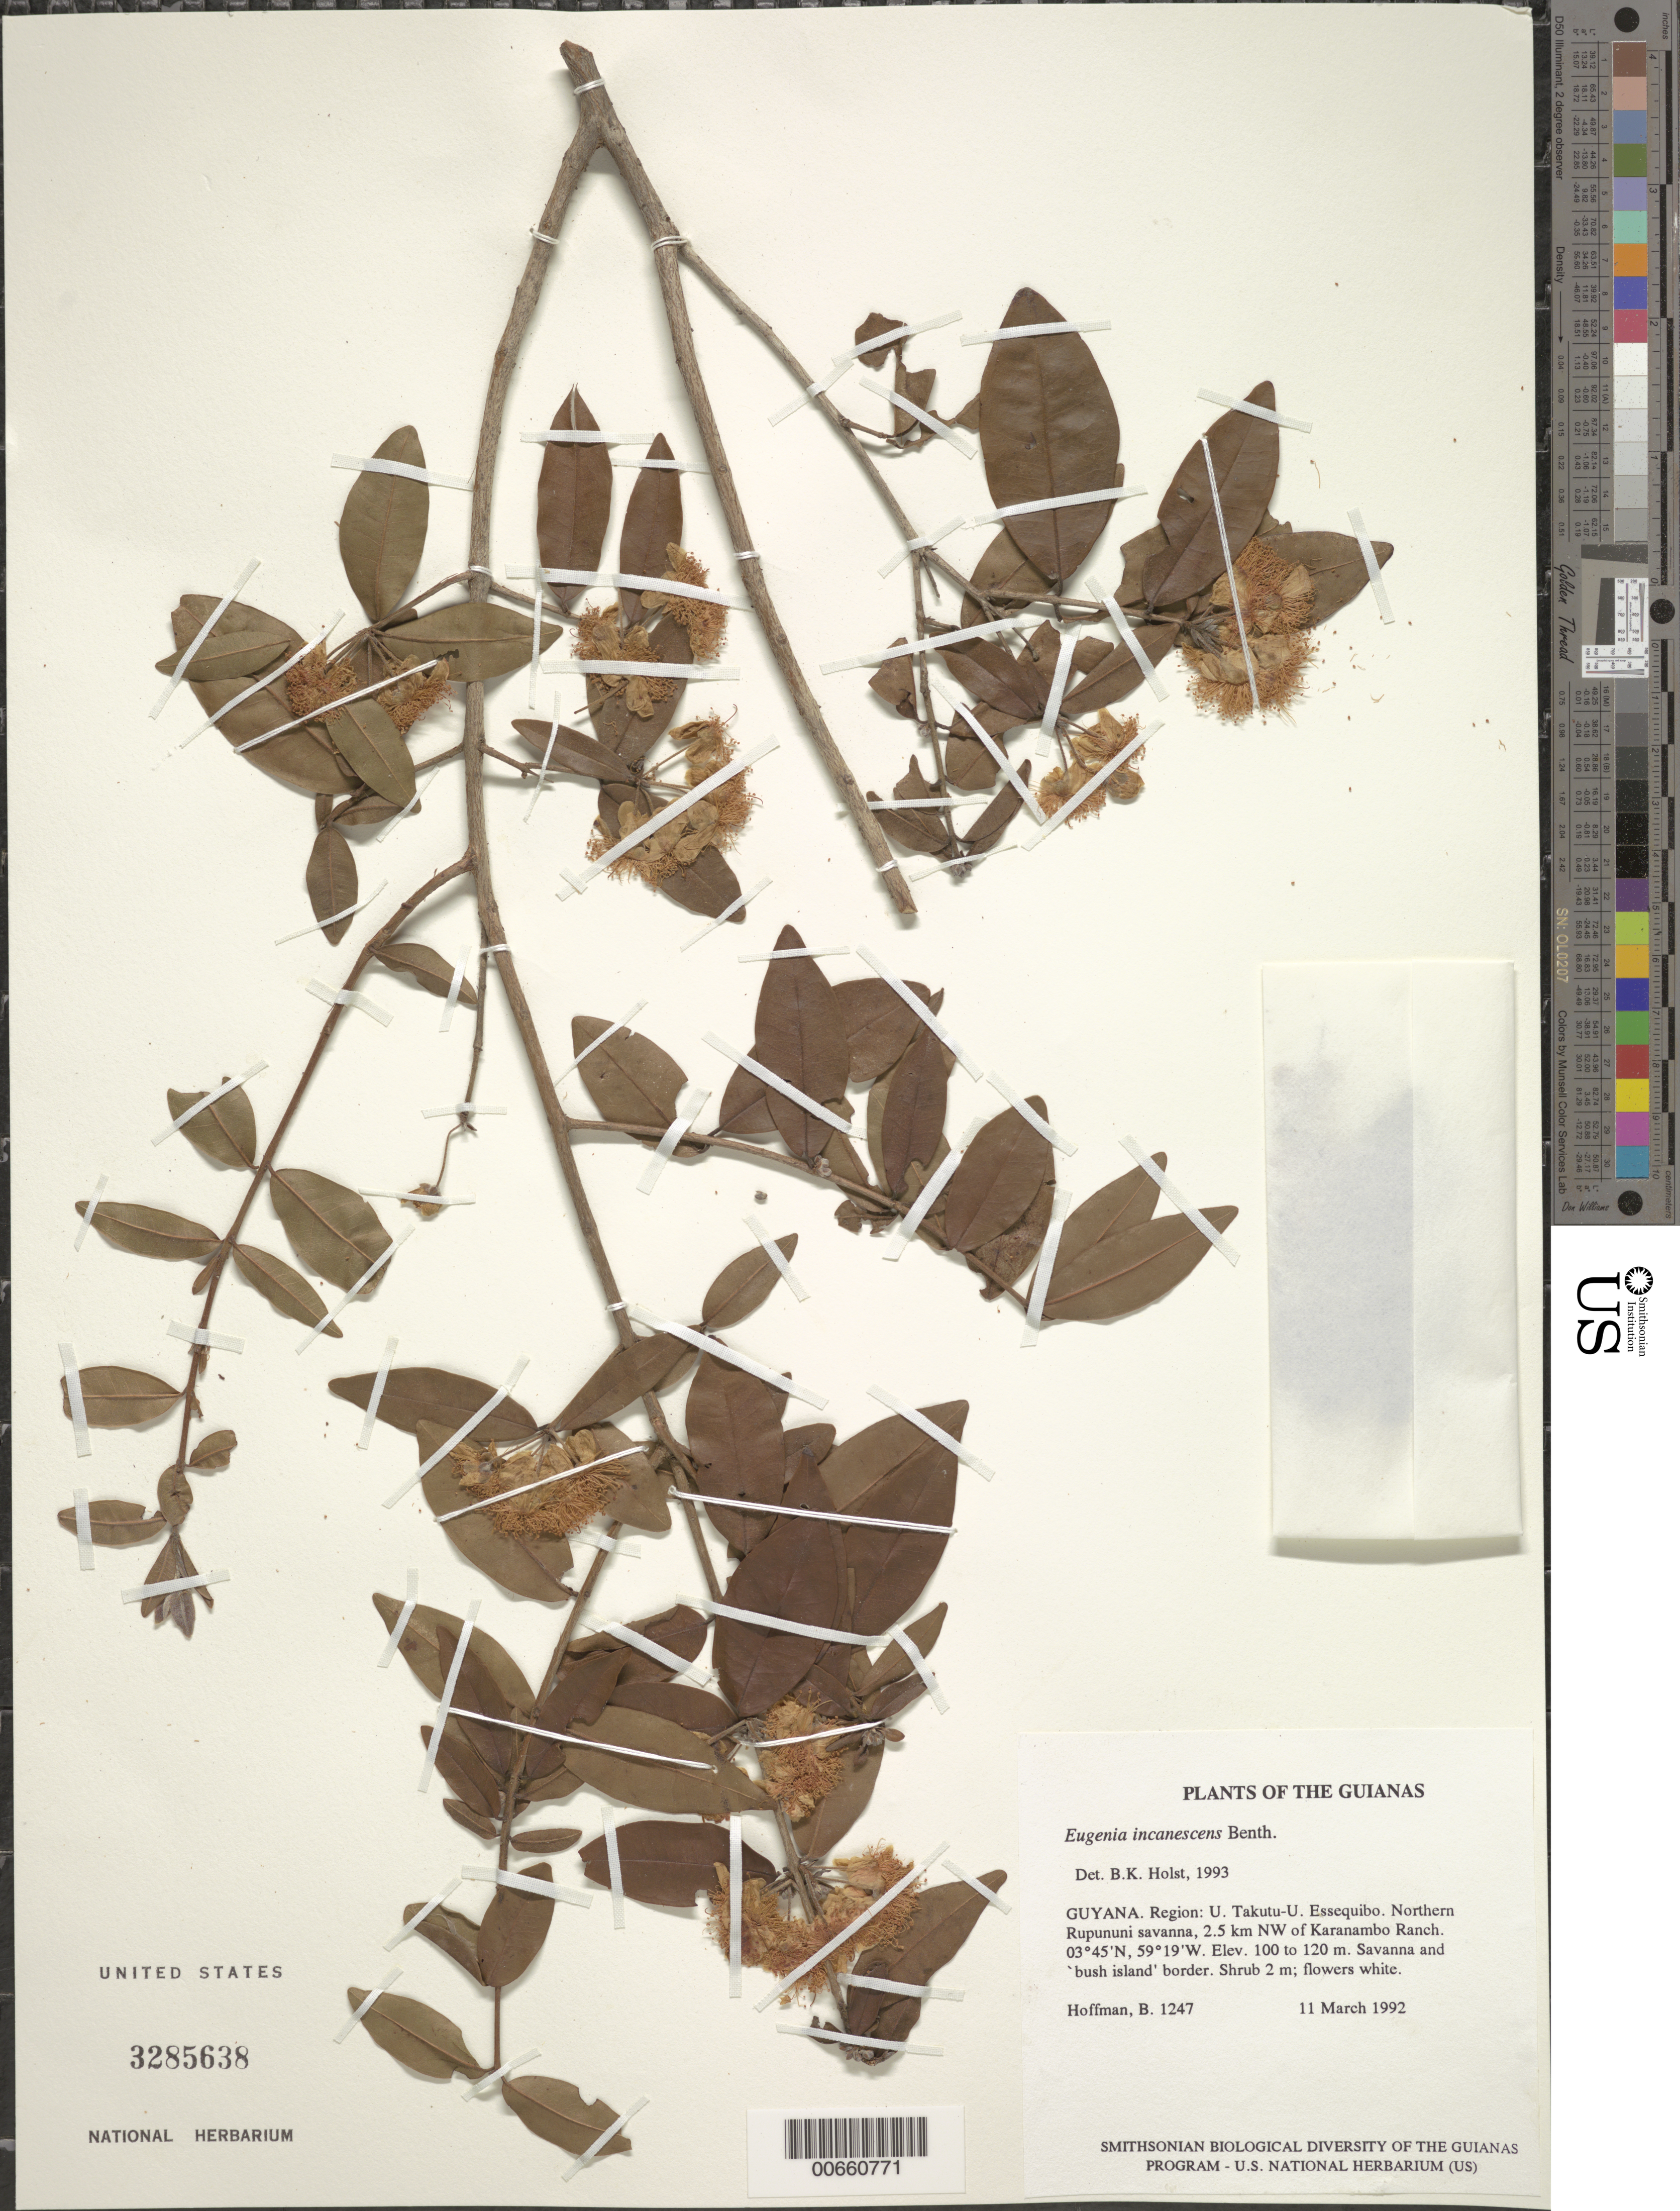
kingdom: Plantae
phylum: Tracheophyta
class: Magnoliopsida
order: Myrtales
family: Myrtaceae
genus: Eugenia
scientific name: Eugenia incanescens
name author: Benth.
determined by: Holst, Bruce K.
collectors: B. Hoffman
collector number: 1247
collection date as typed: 11 March 1992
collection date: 1992-03-11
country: Guyana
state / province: U. Takutu-U. Essequibo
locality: Northern Rupununi savanna, 2.5 km NW of Karanambo Ranch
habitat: Savanna and "bush island" border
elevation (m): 100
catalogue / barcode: US 3285638